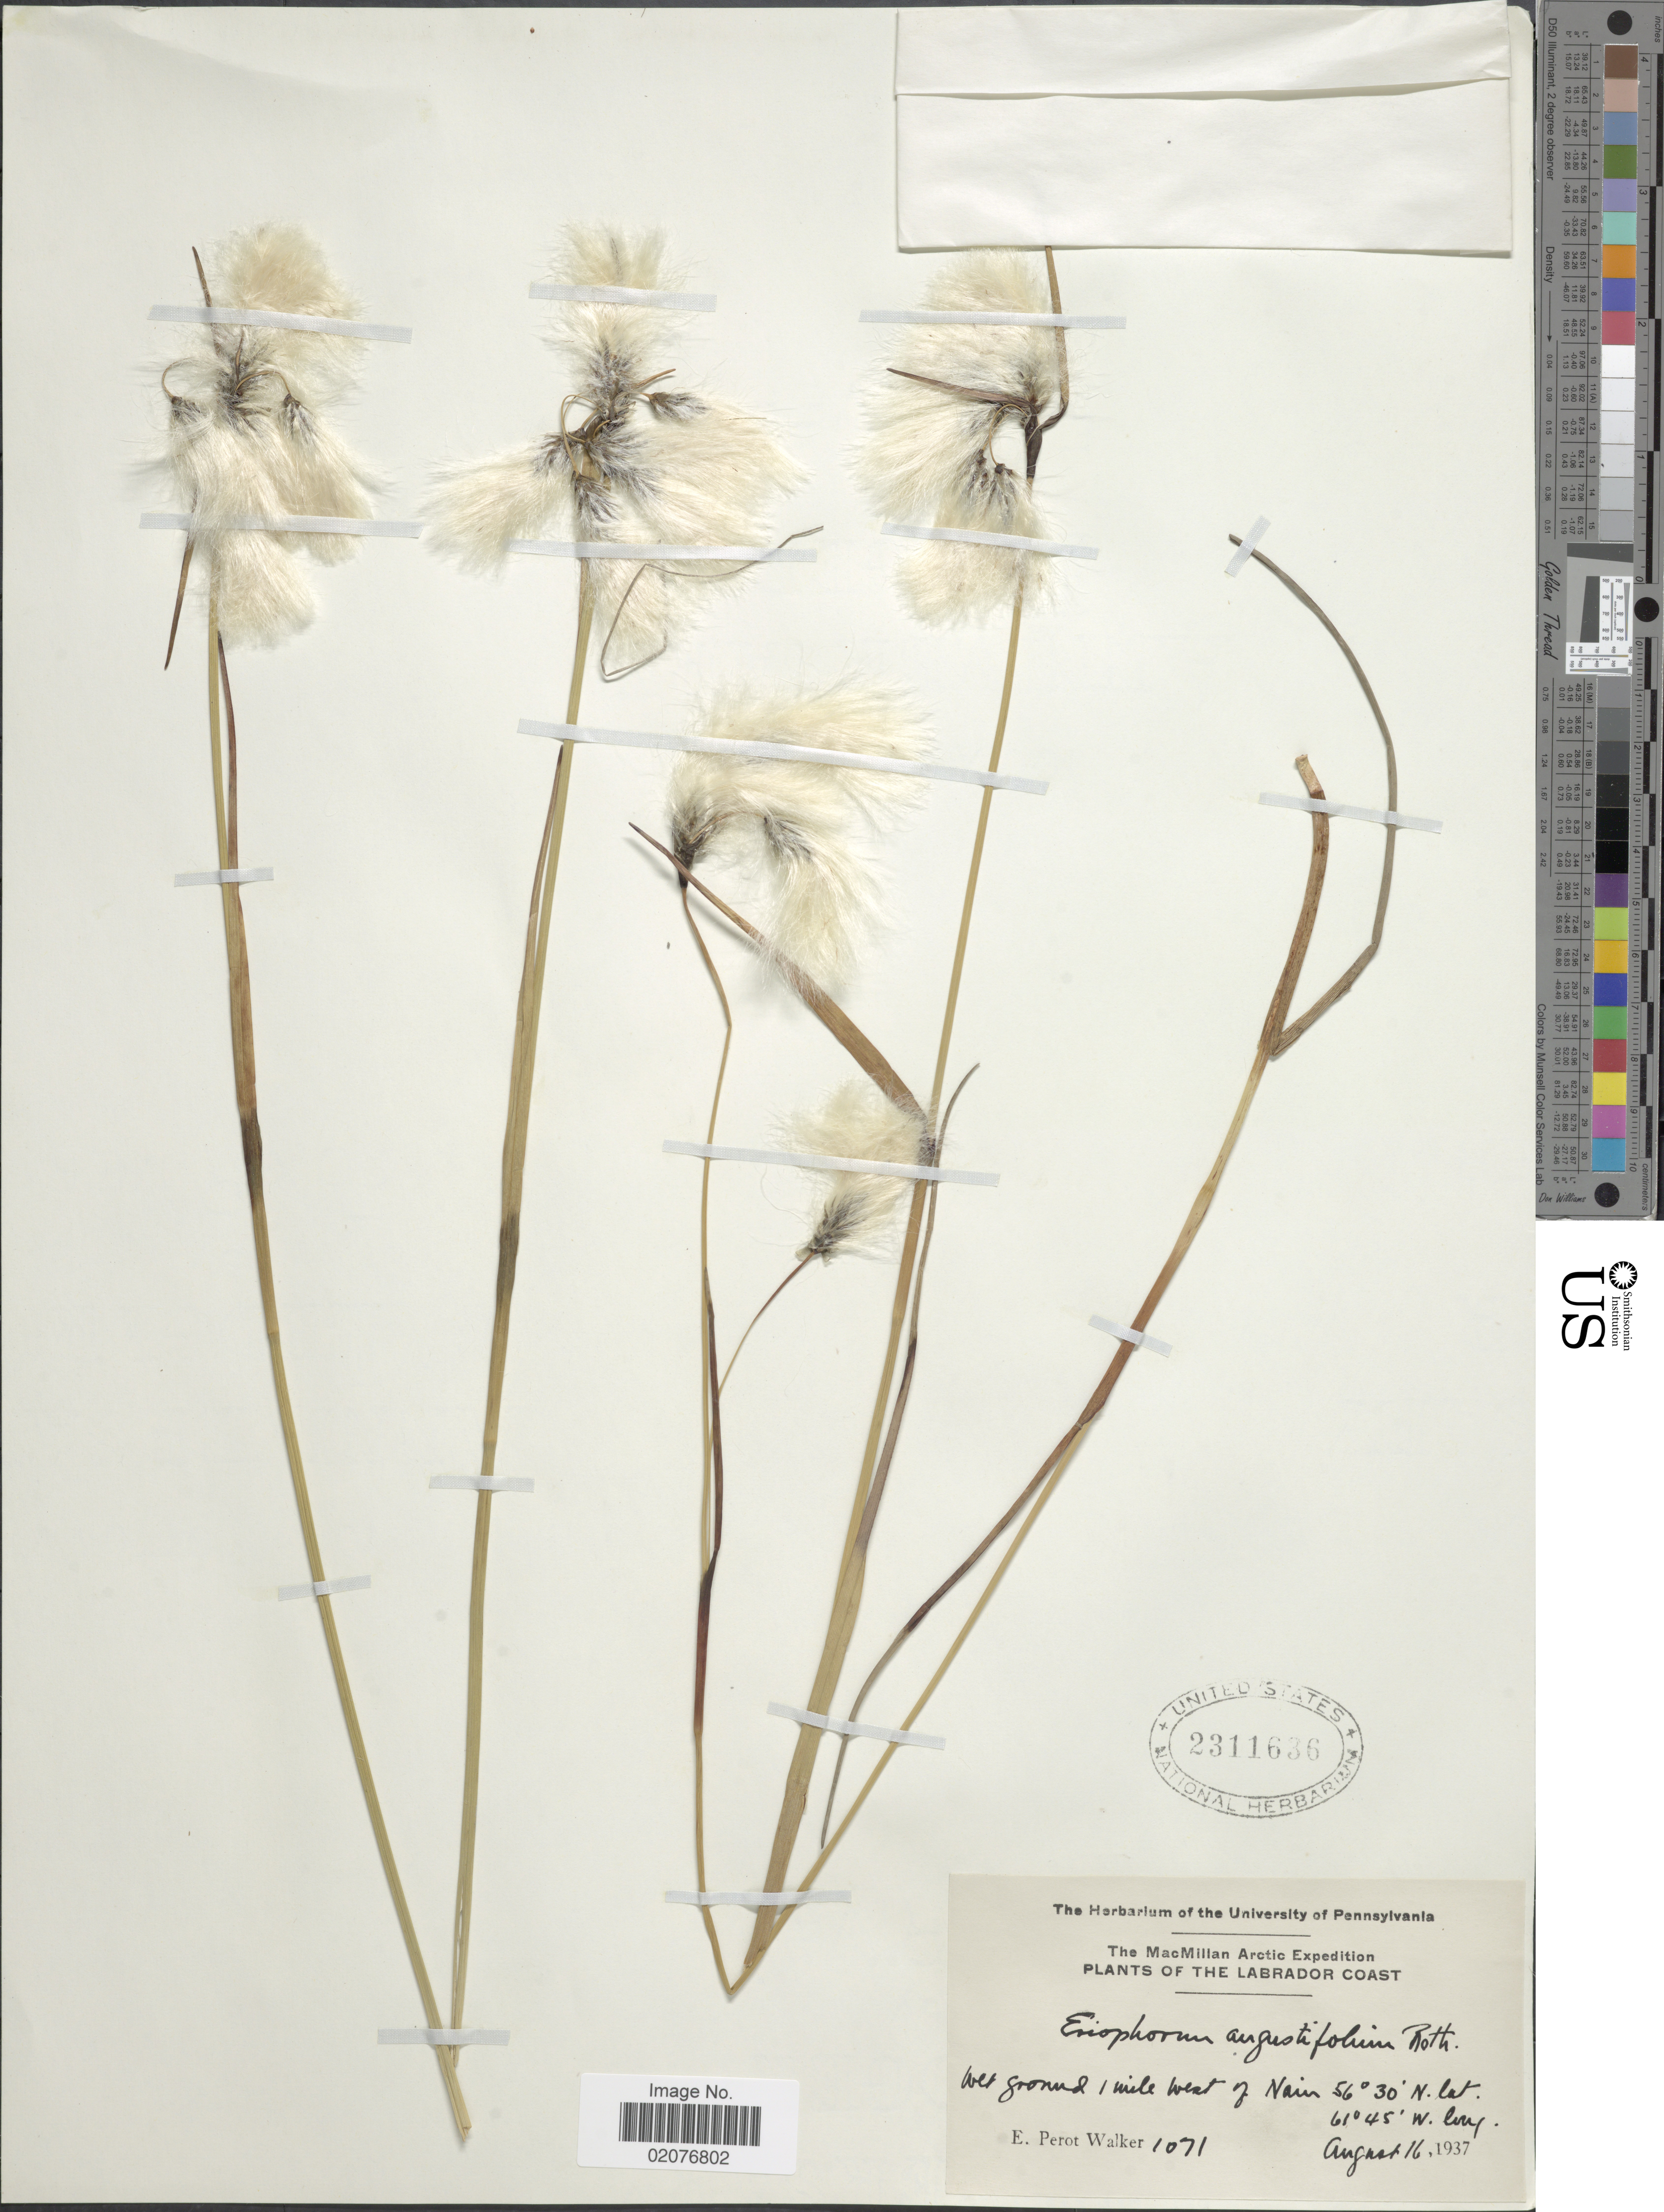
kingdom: Plantae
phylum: Tracheophyta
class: Liliopsida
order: Poales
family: Cyperaceae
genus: Eriophorum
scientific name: Eriophorum angustifolium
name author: Honck.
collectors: E. P. Walker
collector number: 1071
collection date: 1937-08-16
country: Canada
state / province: Newfoundland and Labrador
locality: The Labrador Coast, wet ground 1 mile west of Nain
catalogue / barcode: US 2311636